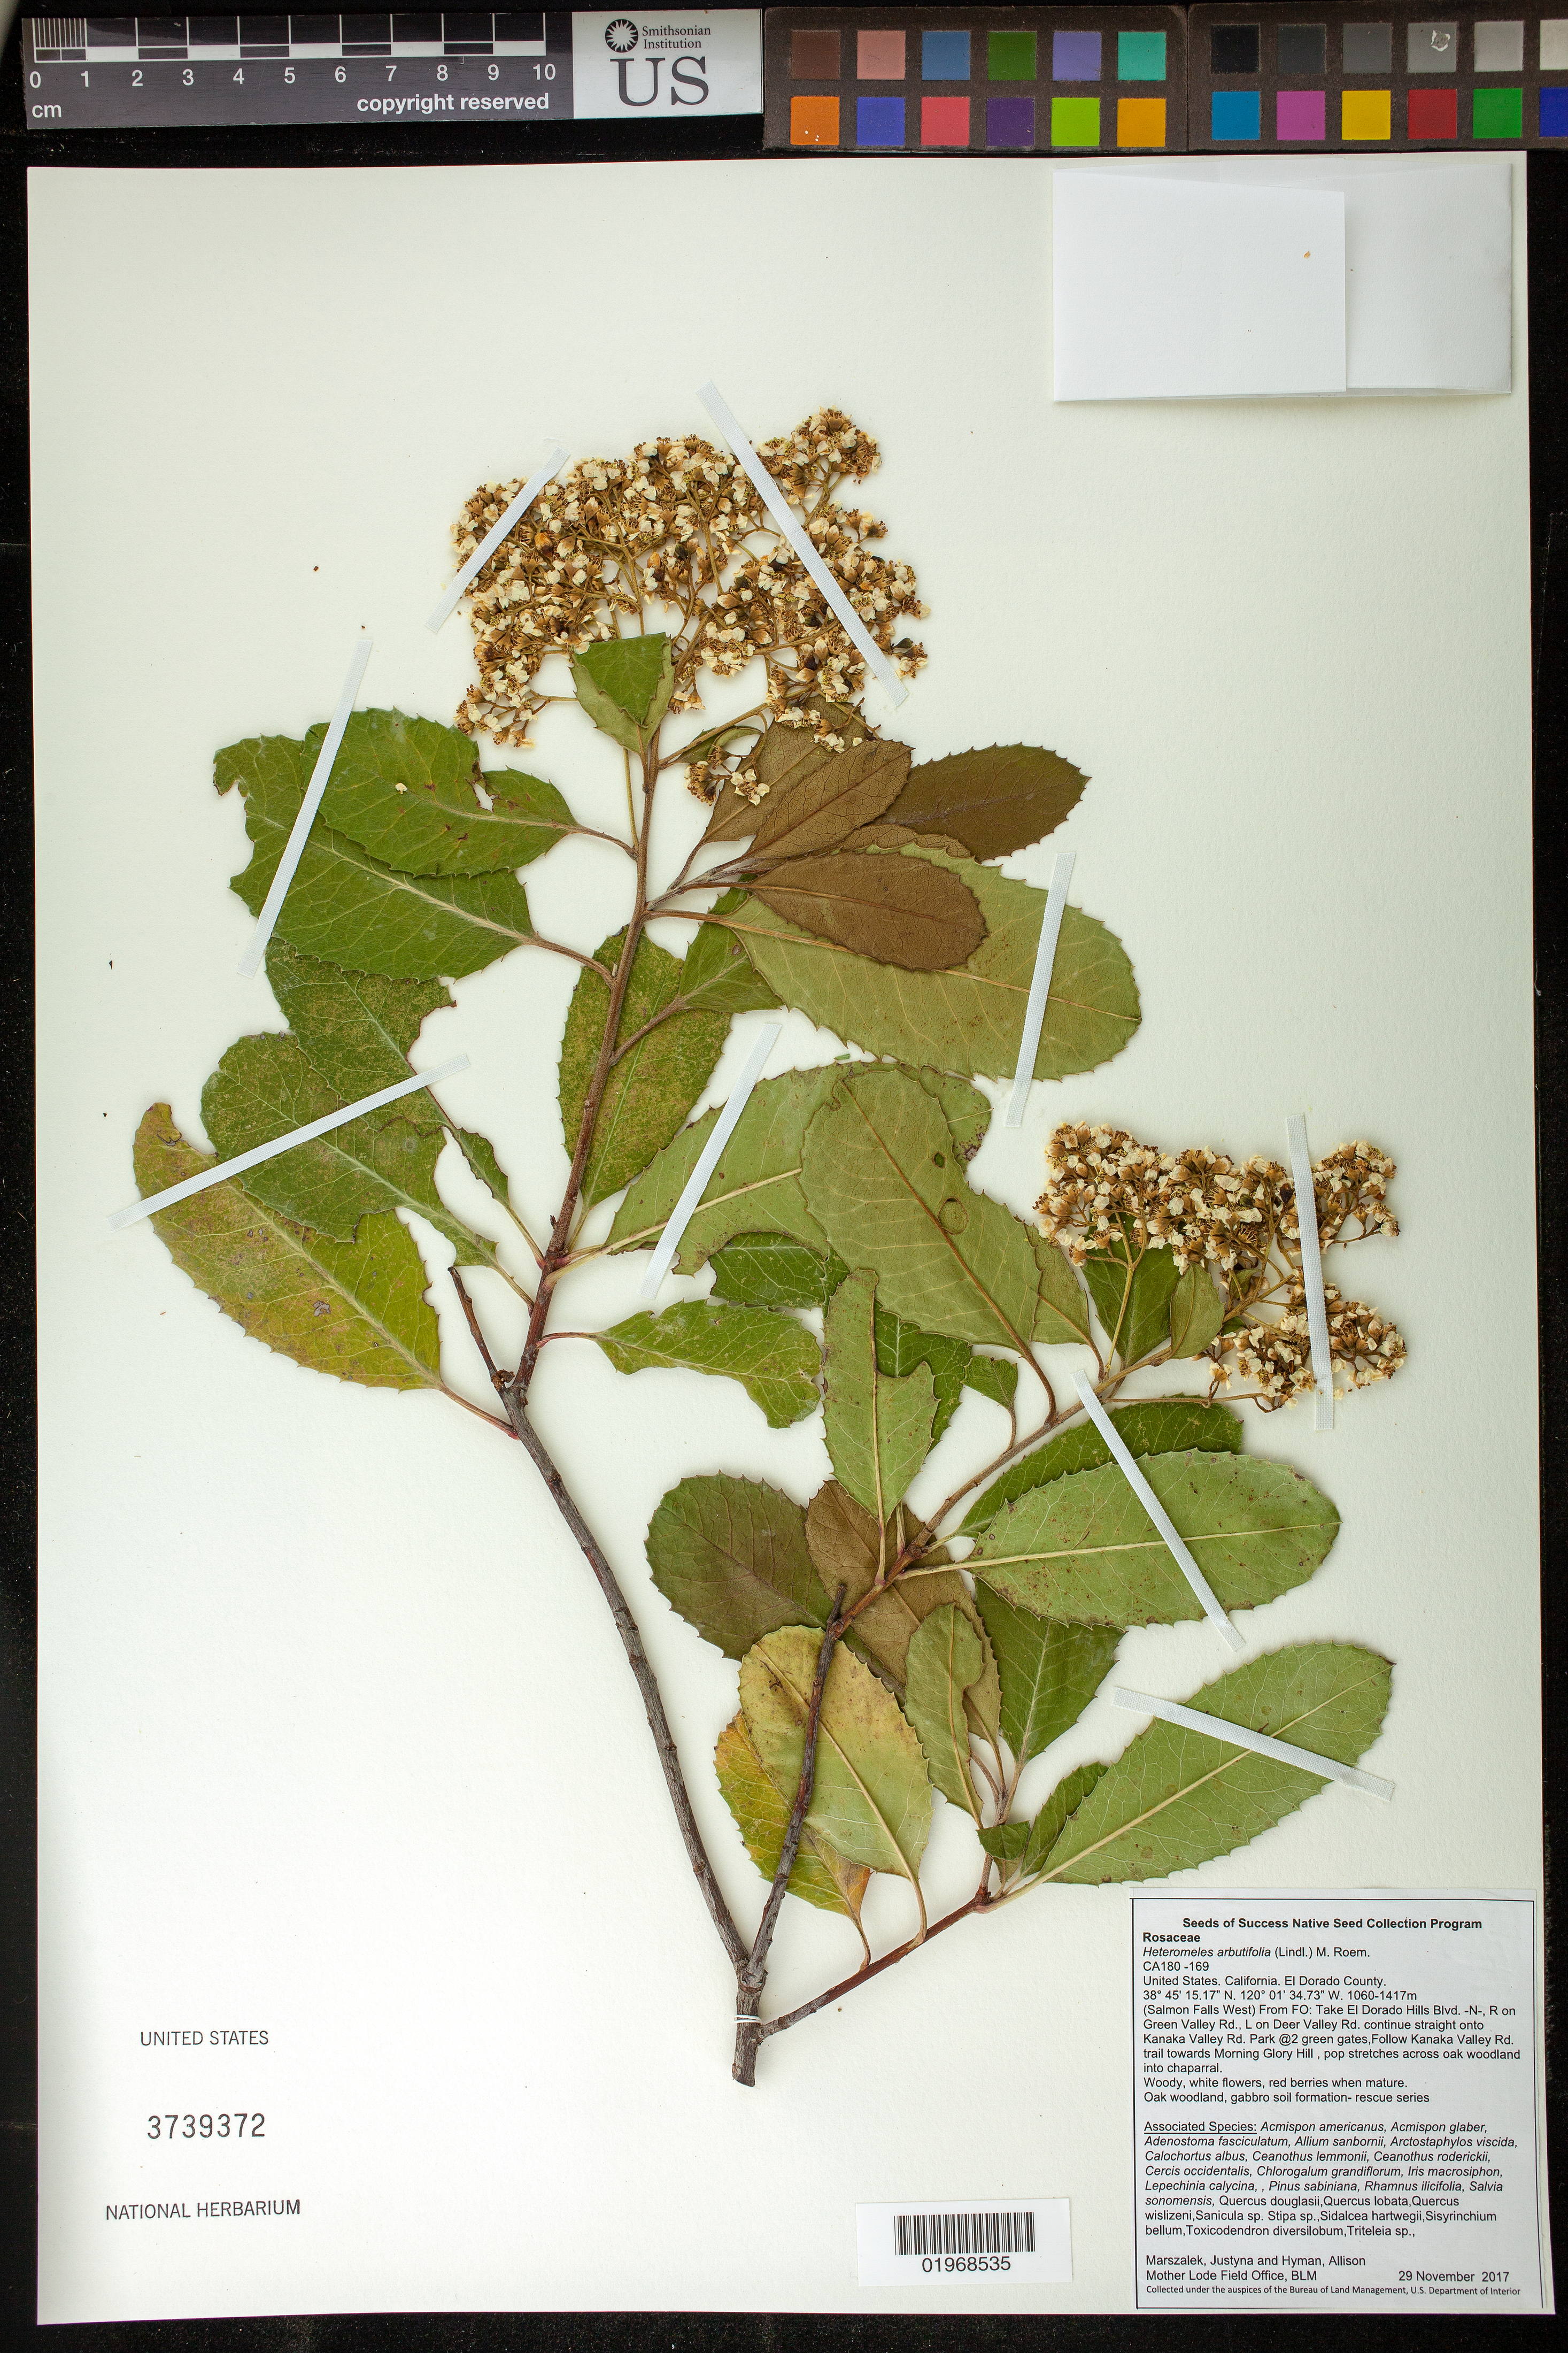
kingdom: Plantae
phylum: Tracheophyta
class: Magnoliopsida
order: Rosales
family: Rosaceae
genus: Heteromeles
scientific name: Heteromeles arbutifolia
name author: (Lindl.) Roemer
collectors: J. Marszalek & A. Hyman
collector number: CA180-169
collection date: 2017-11-29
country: United States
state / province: California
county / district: El Dorado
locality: Salmon Falls West, Kanaka Valley Rd. trail towards Morning Glory Hill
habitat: woodland, gabbro soil formation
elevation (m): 1060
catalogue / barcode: US 3739372